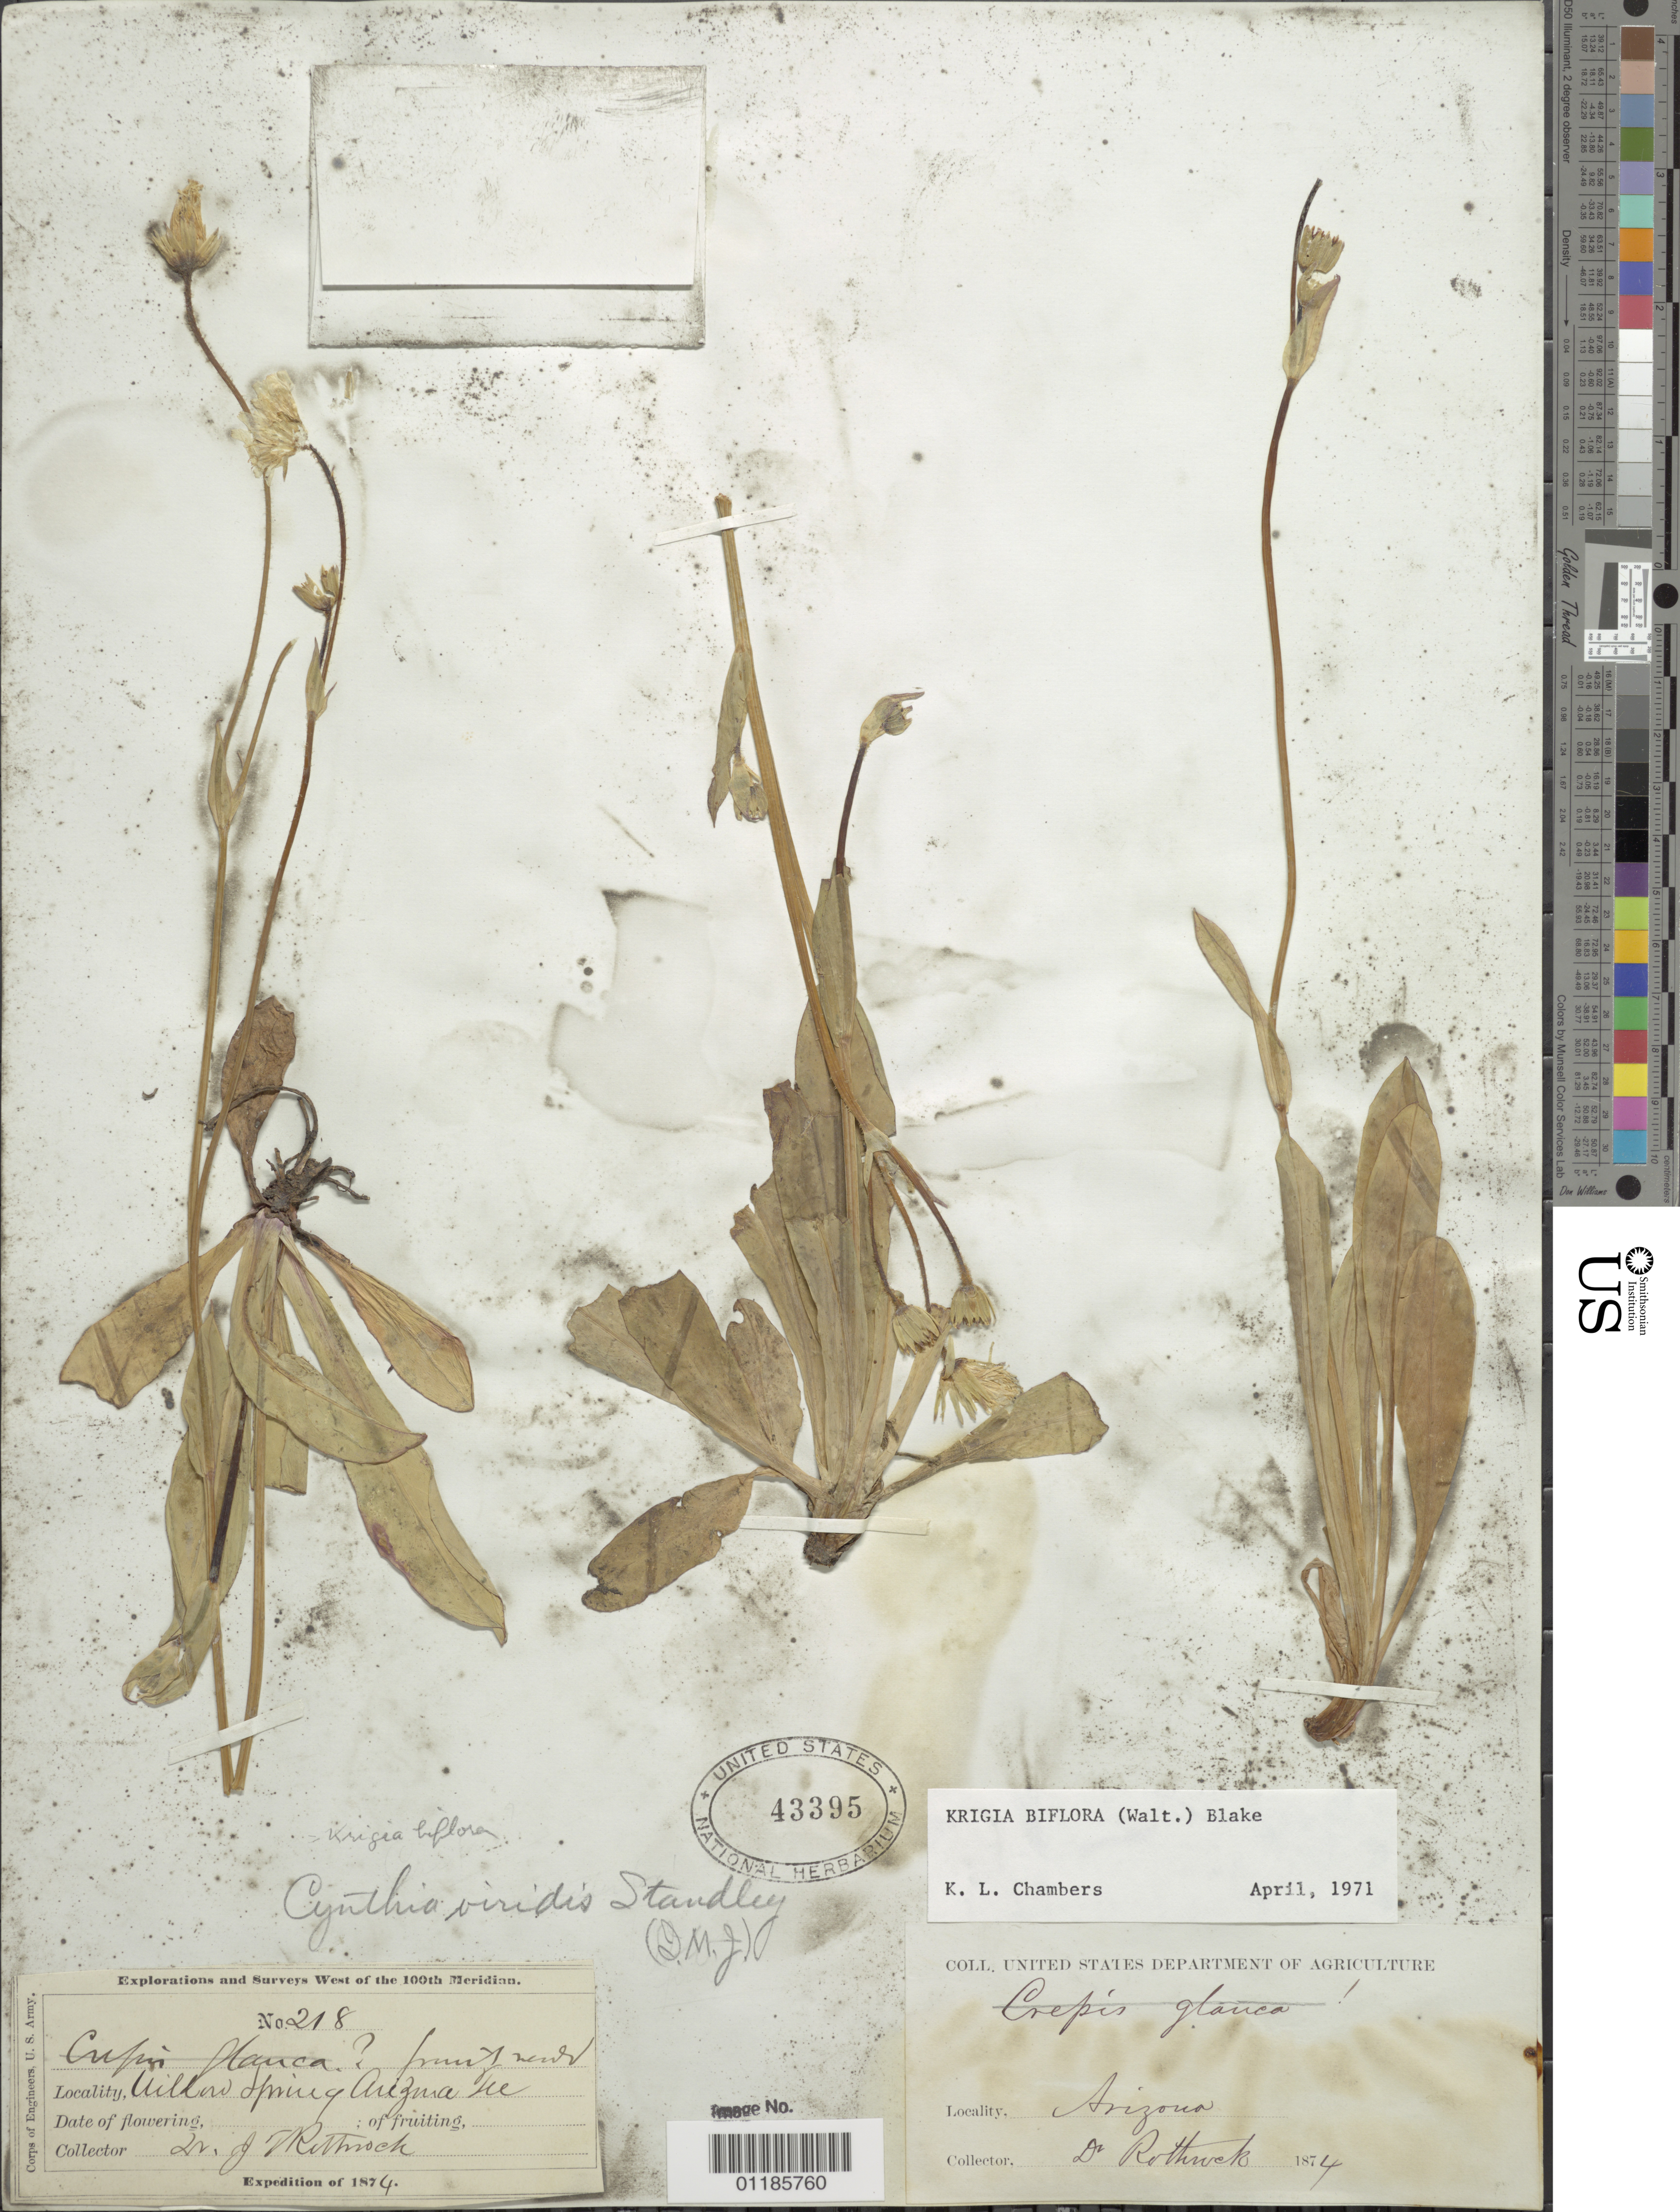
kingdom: Plantae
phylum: Tracheophyta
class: Magnoliopsida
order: Asterales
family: Asteraceae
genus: Krigia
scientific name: Krigia biflora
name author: (Walter) S.F. Blake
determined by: Chambers, K. L.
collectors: J. T. Rothrock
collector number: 218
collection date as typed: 1874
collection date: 1874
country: United States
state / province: Arizona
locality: Willow Spring, Arizona Ter.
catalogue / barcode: US 43395